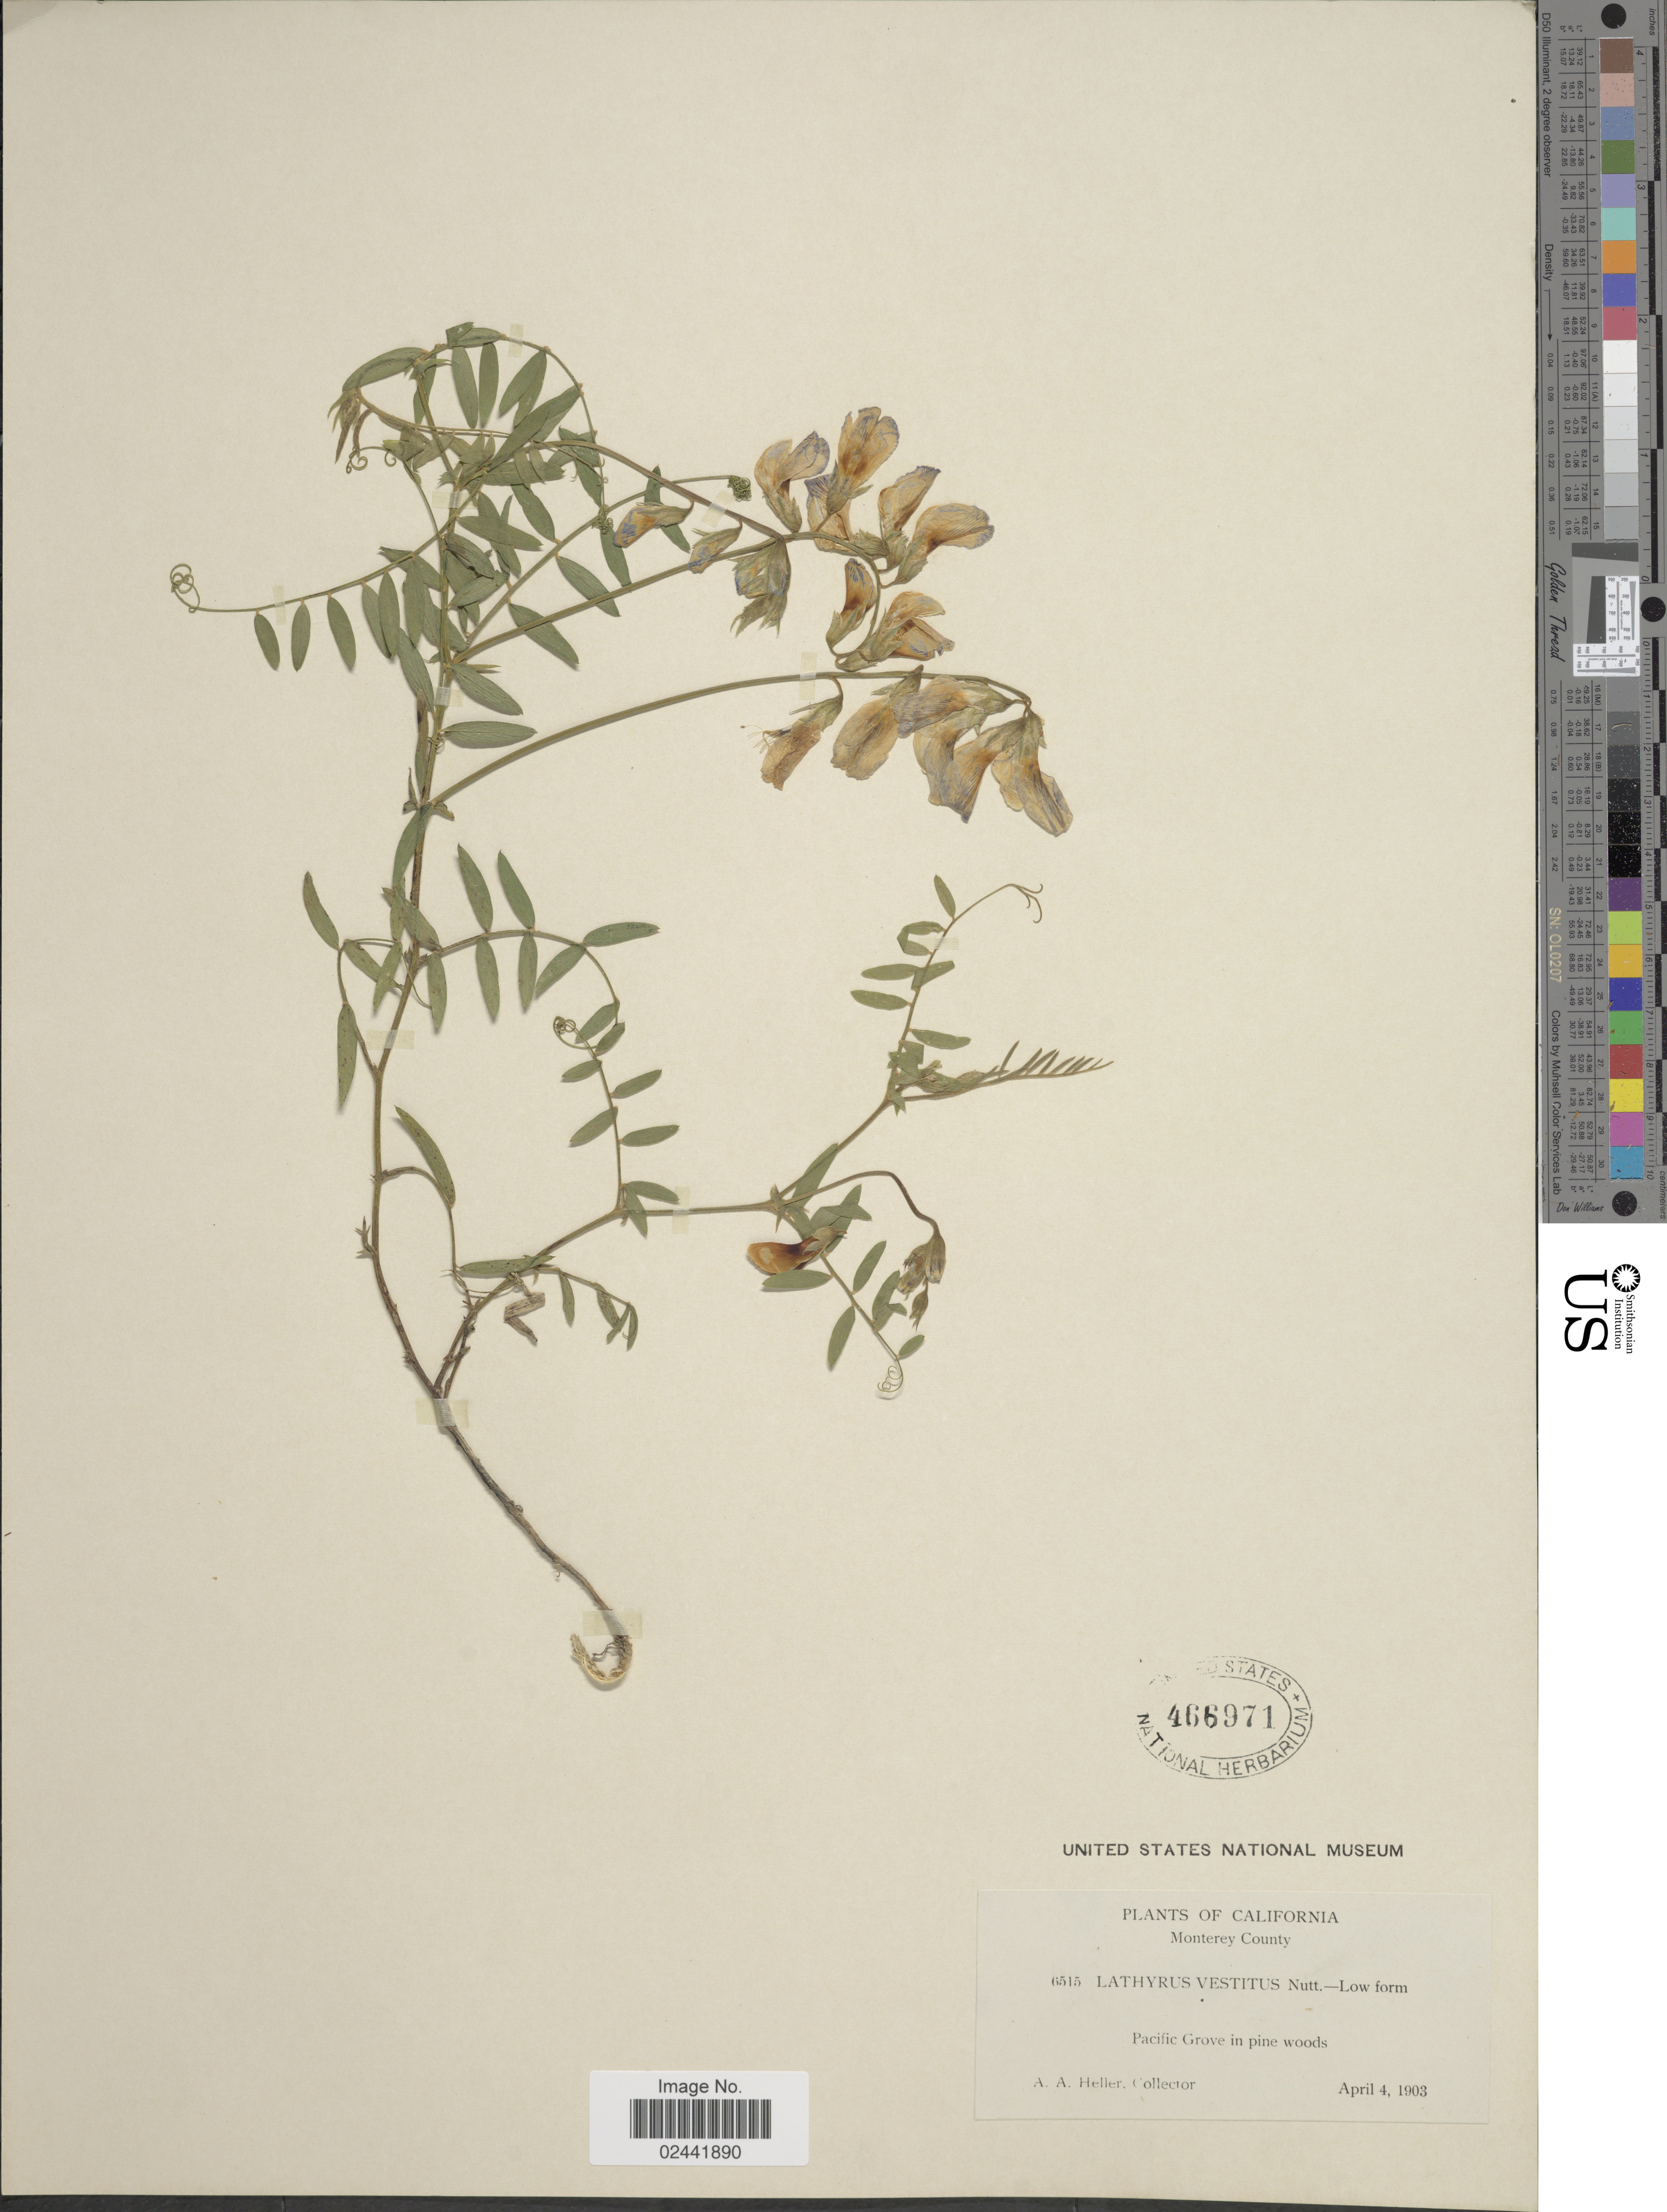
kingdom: Plantae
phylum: Tracheophyta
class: Magnoliopsida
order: Fabales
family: Fabaceae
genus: Lathyrus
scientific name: Lathyrus vestitus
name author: Nutt.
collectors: A. A. Heller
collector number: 6515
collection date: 1903-04-04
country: United States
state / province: California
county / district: Monterey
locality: Monterey County. Pacific Grove in pine woods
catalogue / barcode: US 466971